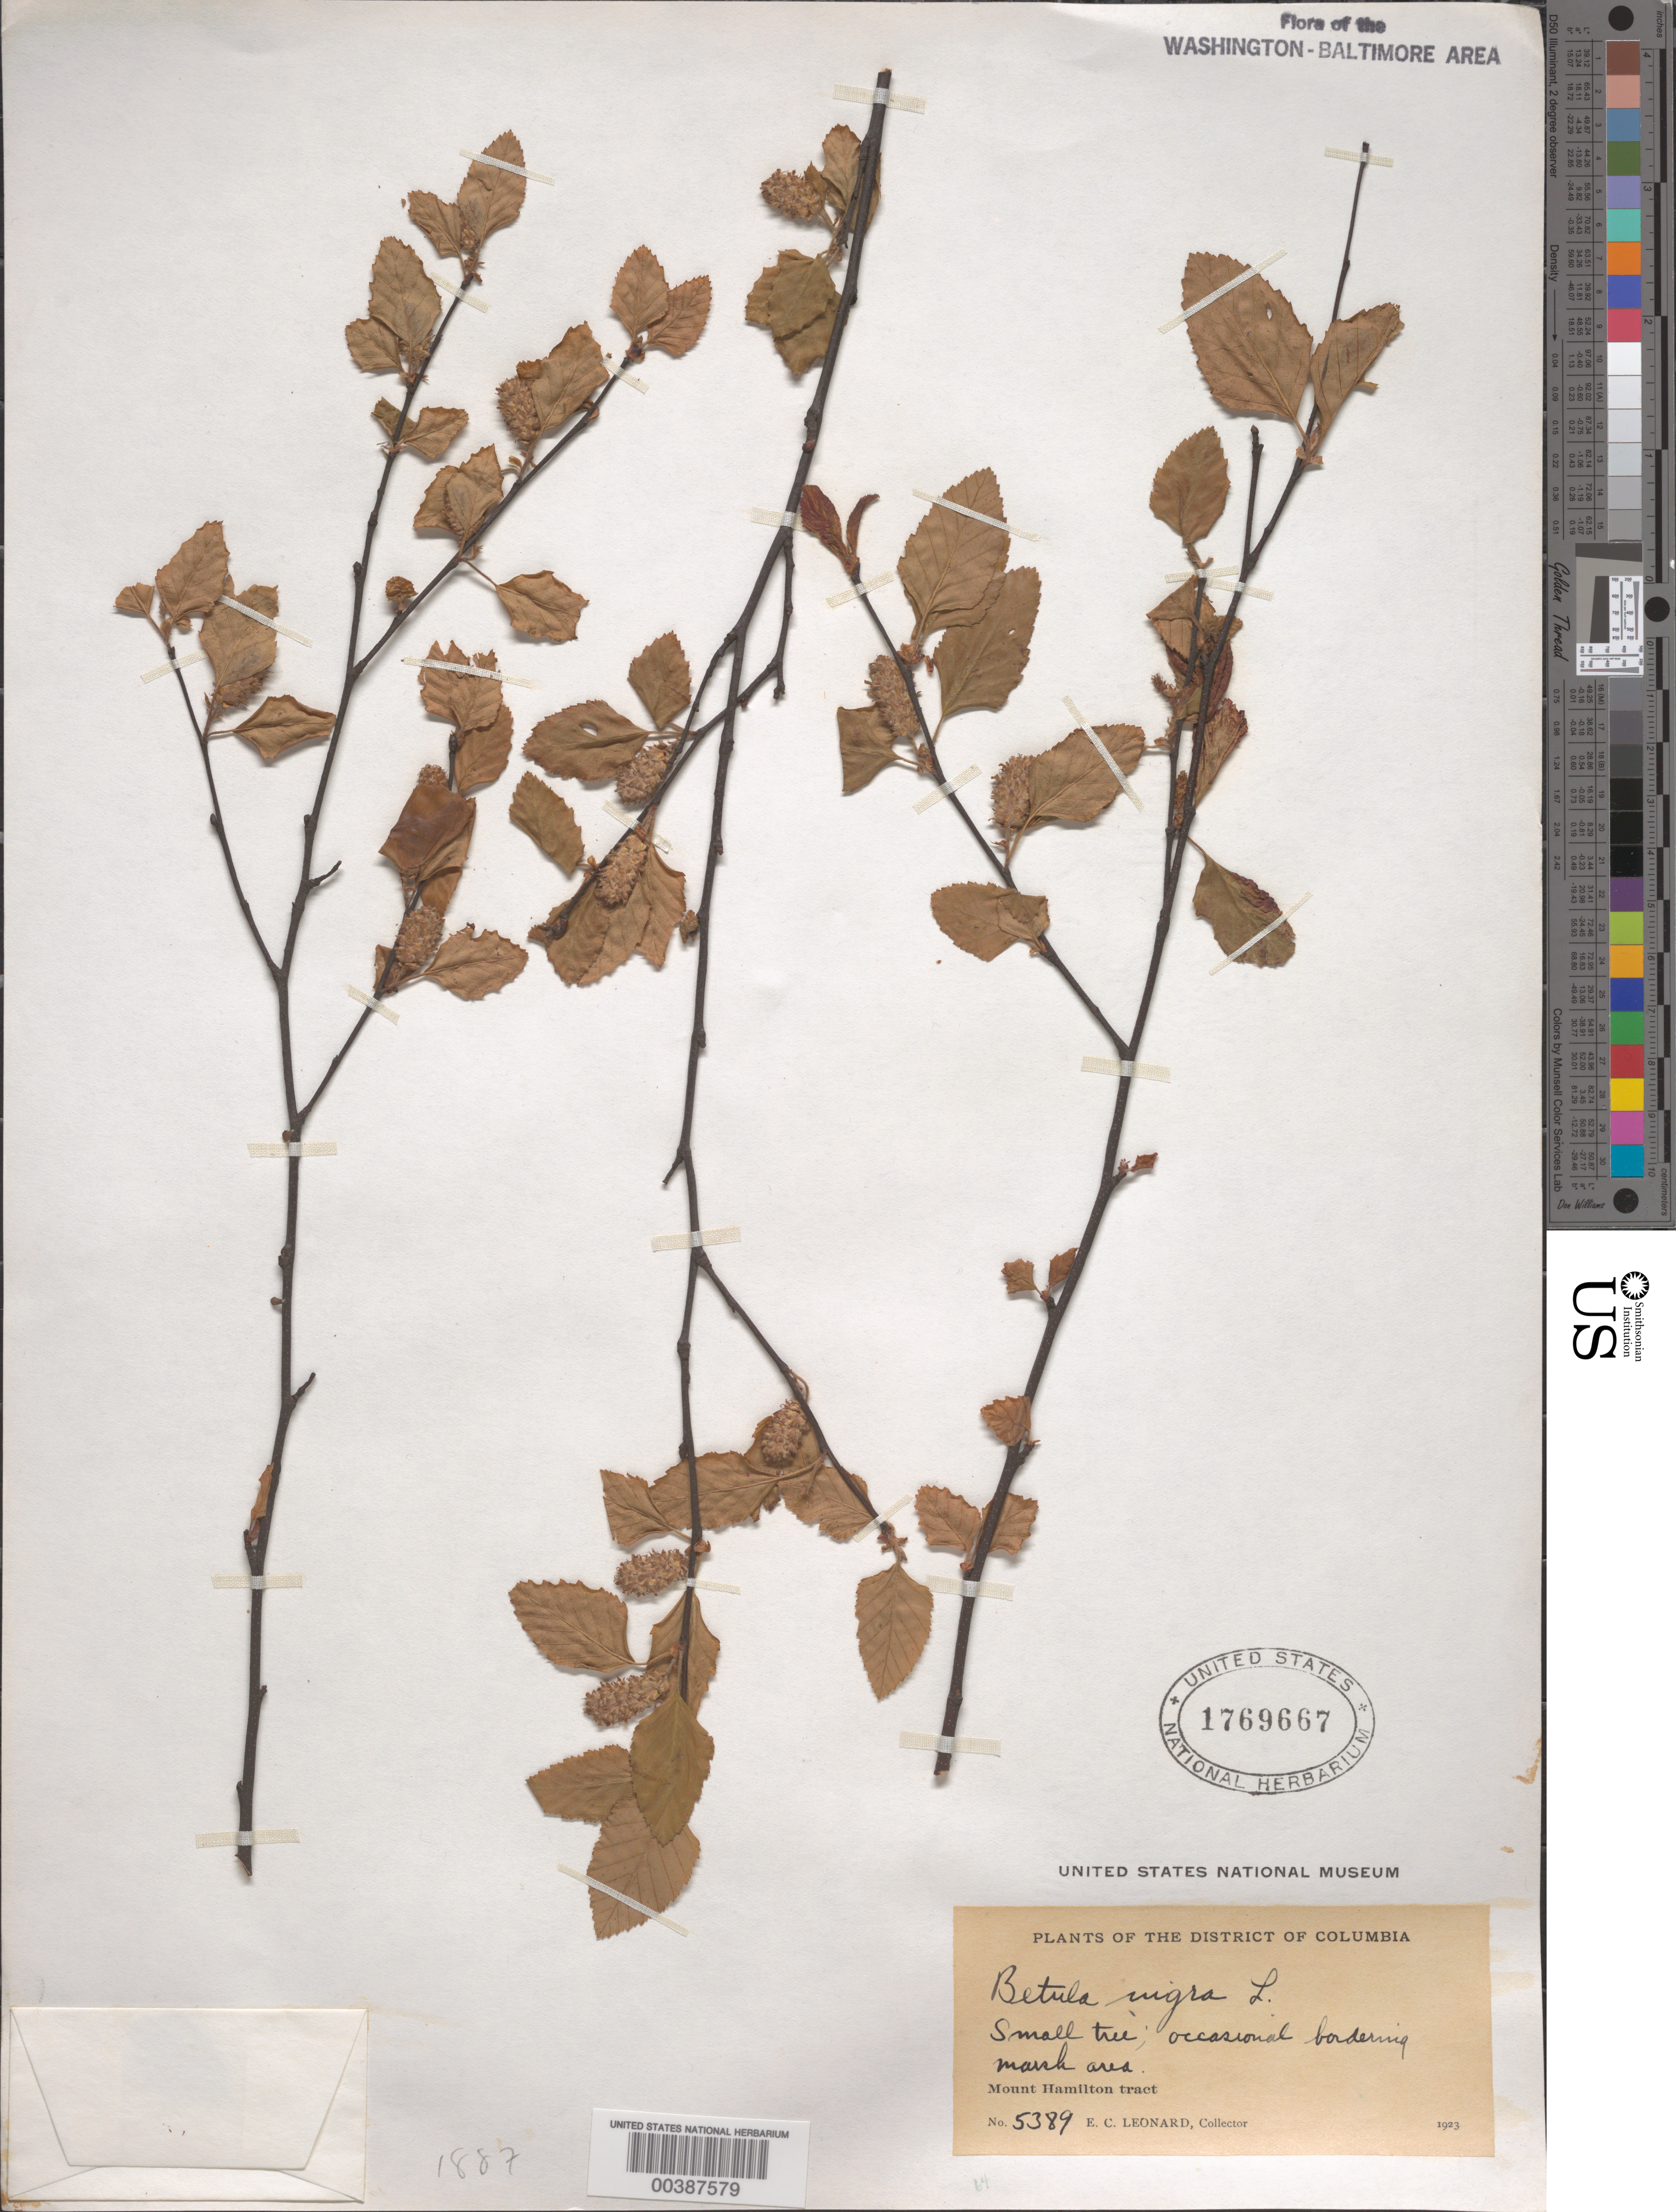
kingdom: Plantae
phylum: Tracheophyta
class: Magnoliopsida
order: Fagales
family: Betulaceae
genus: Betula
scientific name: Betula nigra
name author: L.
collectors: E. C. Leonard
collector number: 5389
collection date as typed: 1923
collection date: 1923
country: United States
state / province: District of Columbia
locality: Mount Hamilton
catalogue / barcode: US 1769667